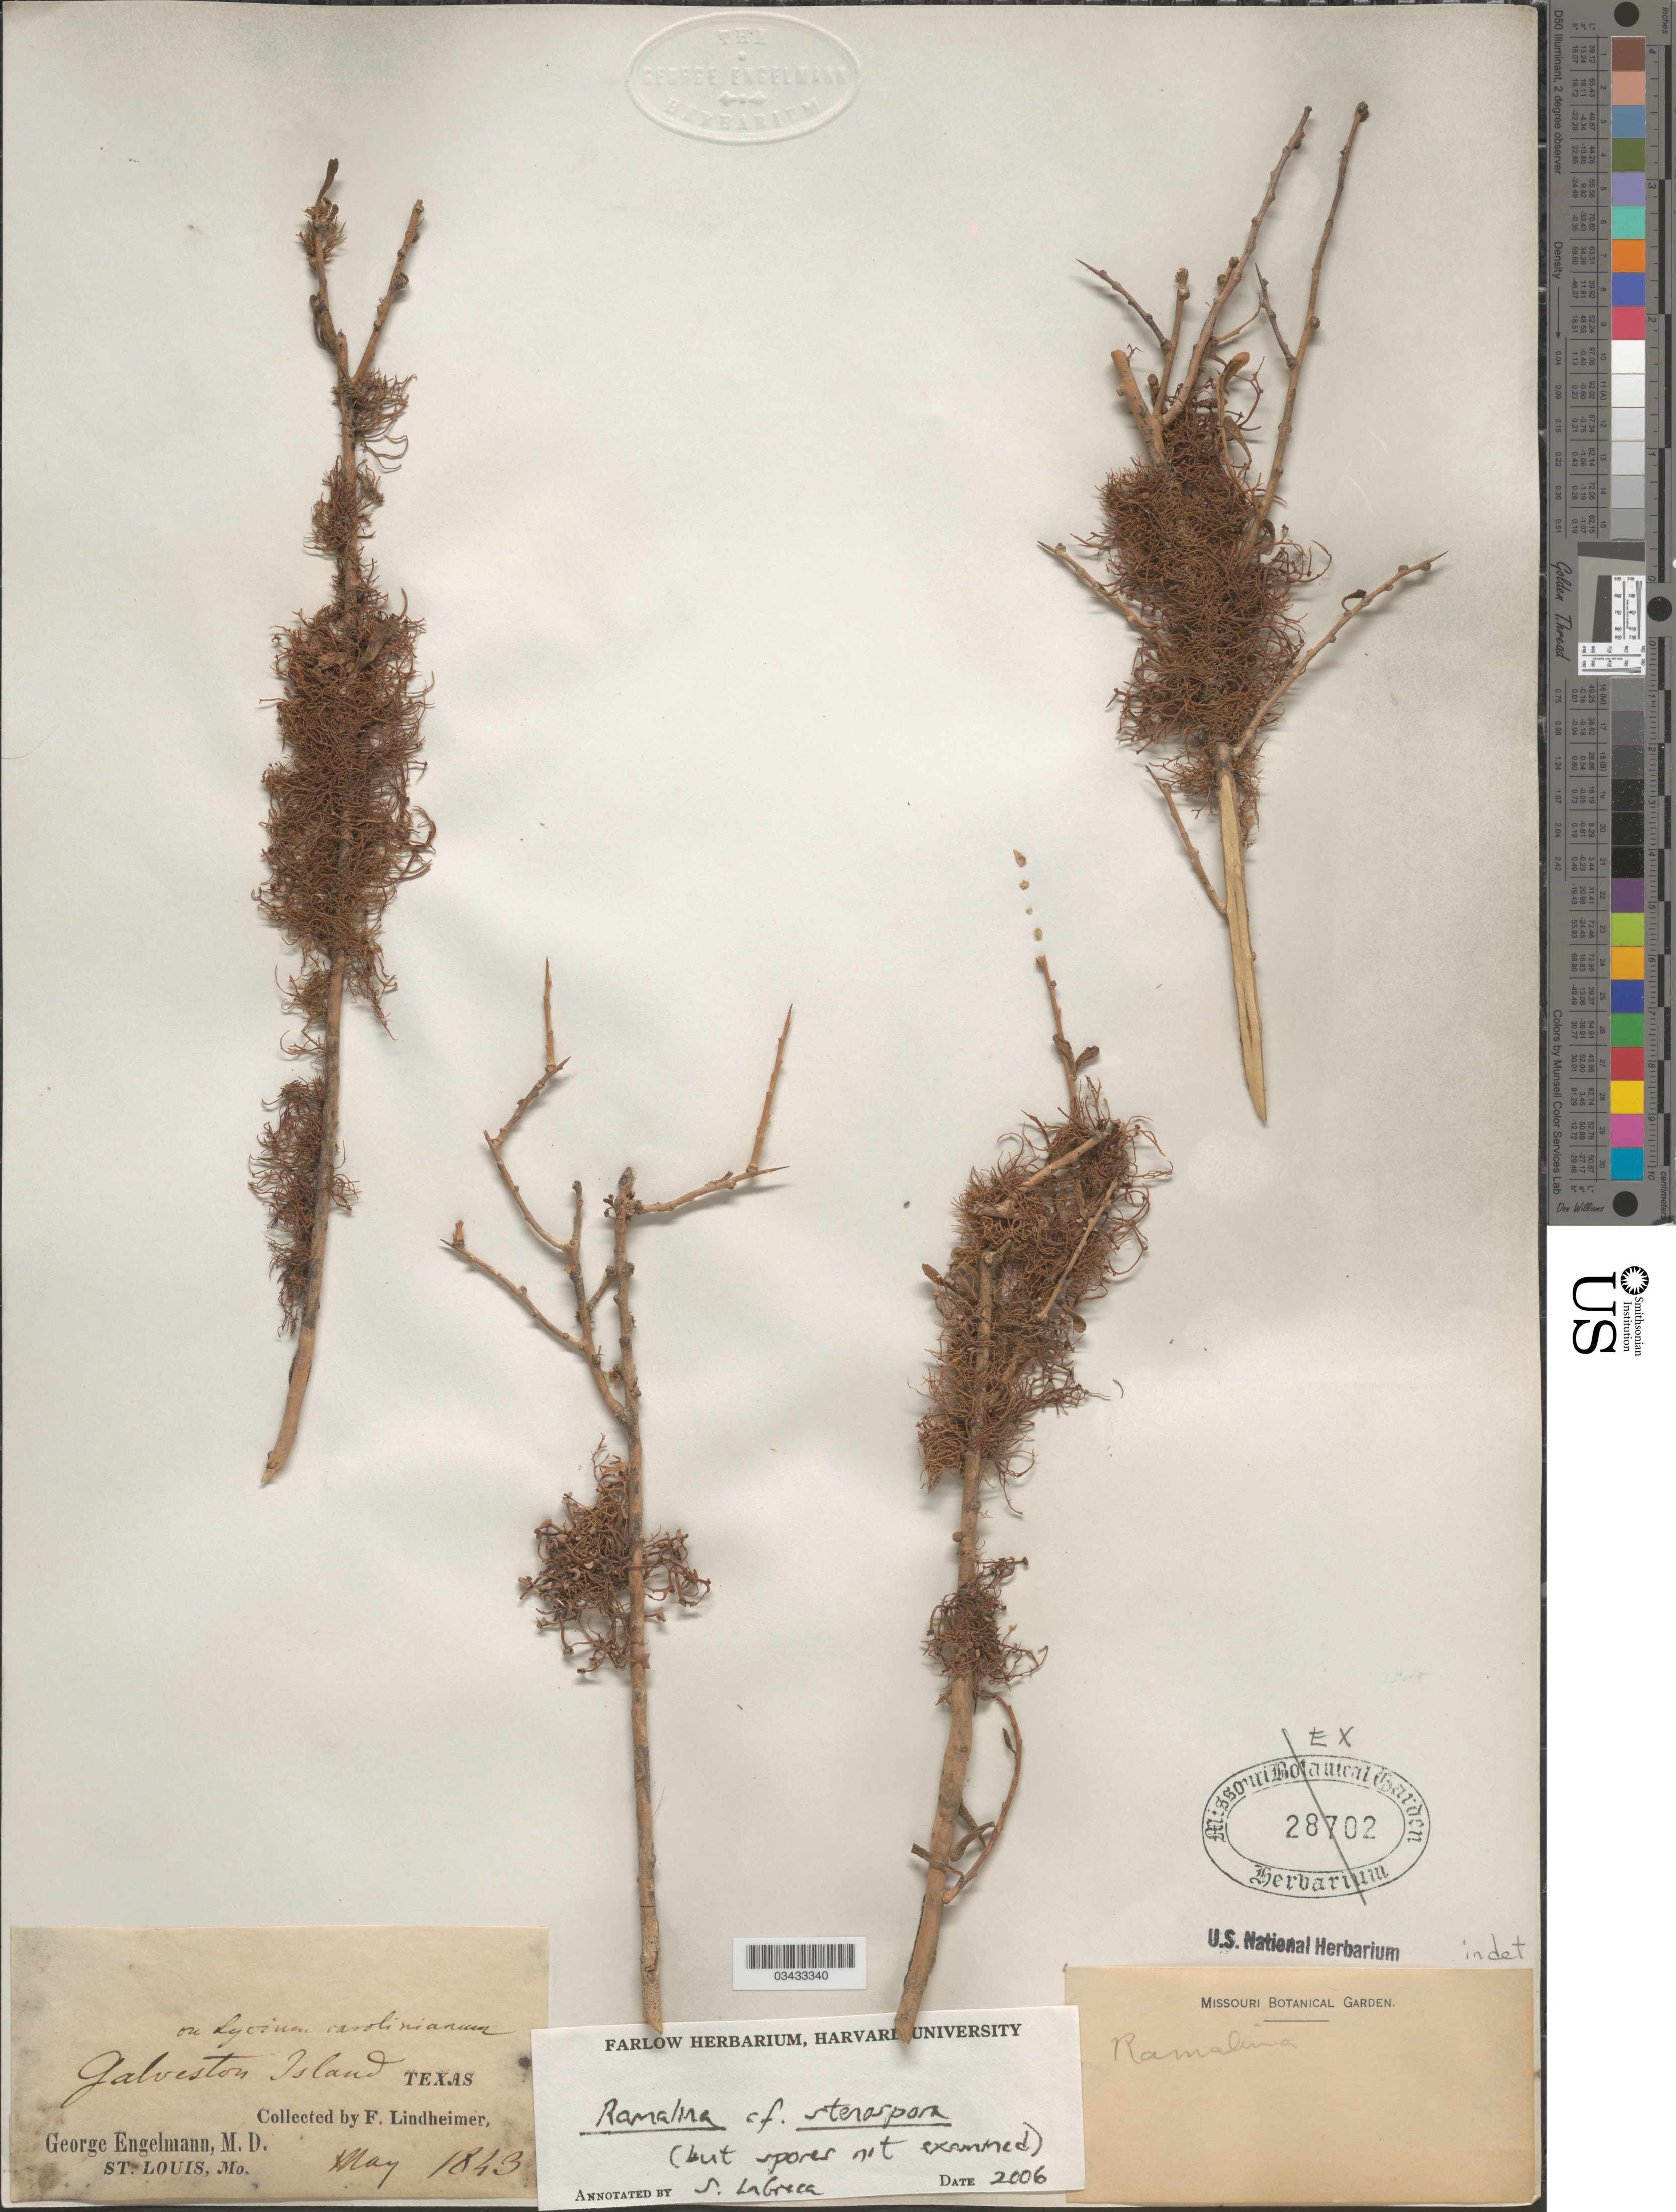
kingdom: Fungi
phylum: Ascomycota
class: Lecanoromycetes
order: Lecanorales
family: Ramalinaceae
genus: Ramalina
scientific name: Ramalina stenospora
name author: Müll. Arg.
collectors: F. Lindheimer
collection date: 1843-05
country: United States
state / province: Texas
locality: Galveston Island